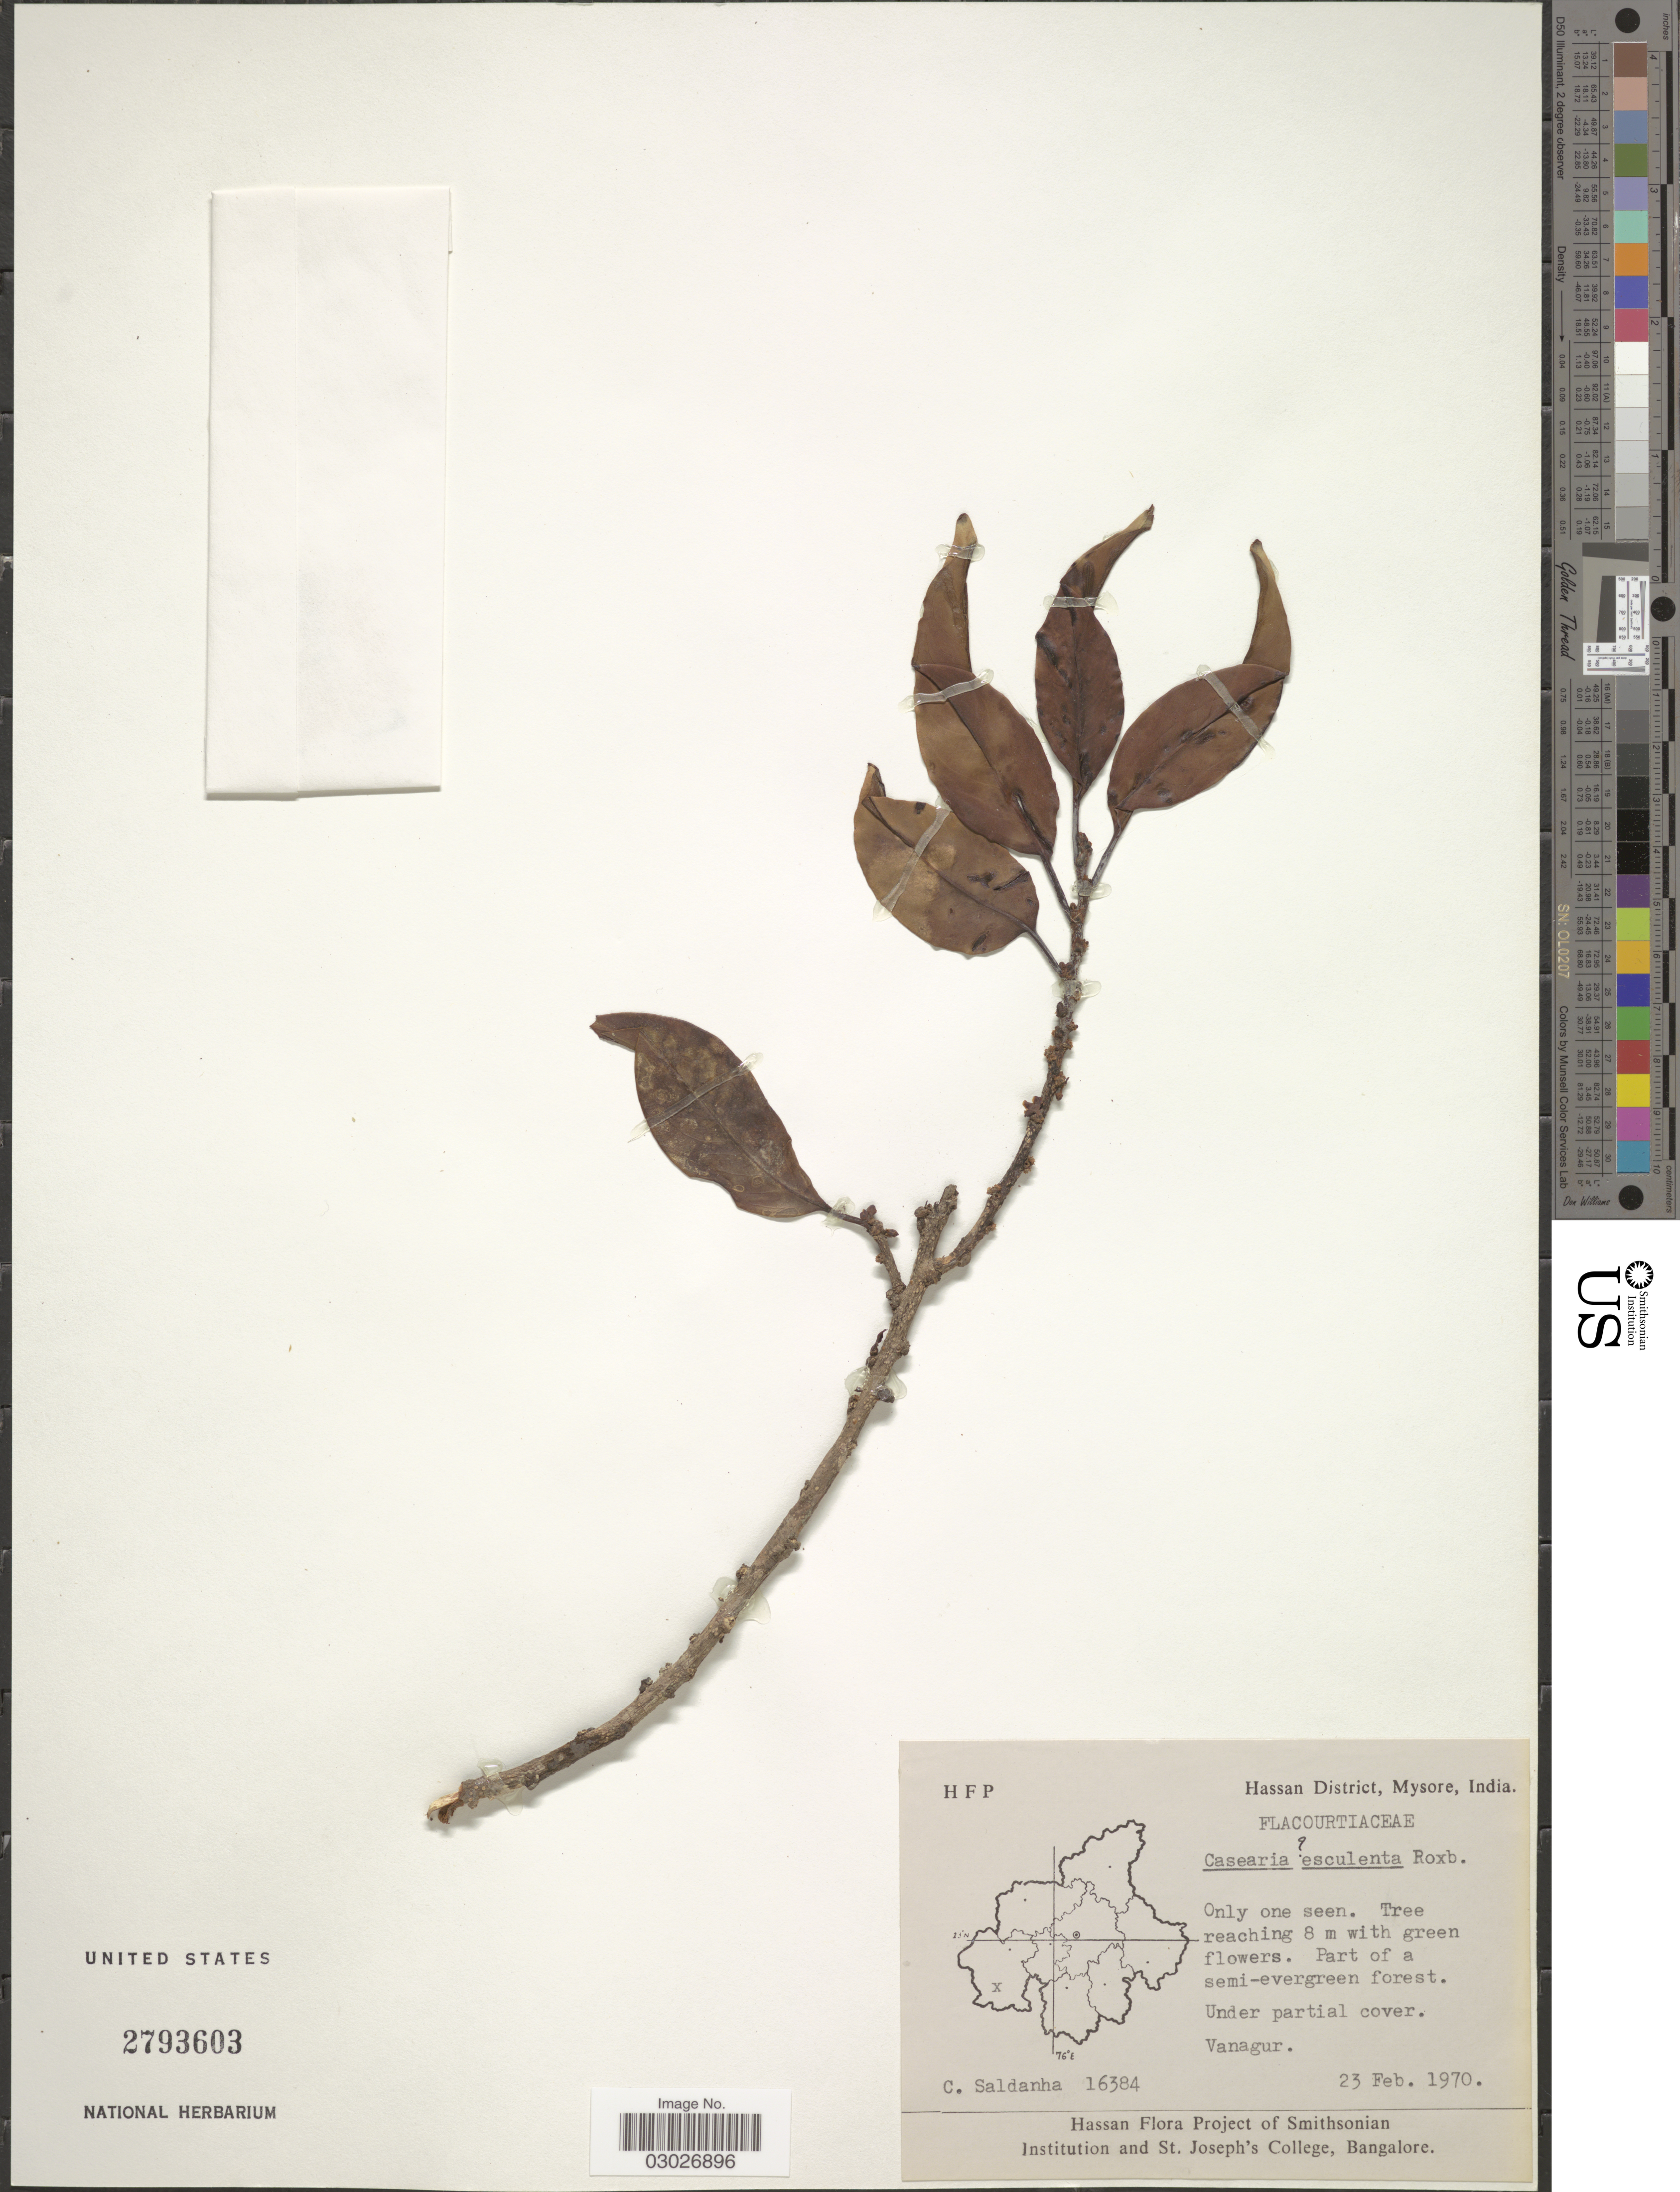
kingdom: Plantae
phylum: Tracheophyta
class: Magnoliopsida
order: Malpighiales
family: Salicaceae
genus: Casearia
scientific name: Casearia esculenta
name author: Roxb.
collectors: C. Saldanha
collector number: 16384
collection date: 1970-02-23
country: India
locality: Hassan District, Mysore. Under partial cover. Vanagur.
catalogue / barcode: US 2793603